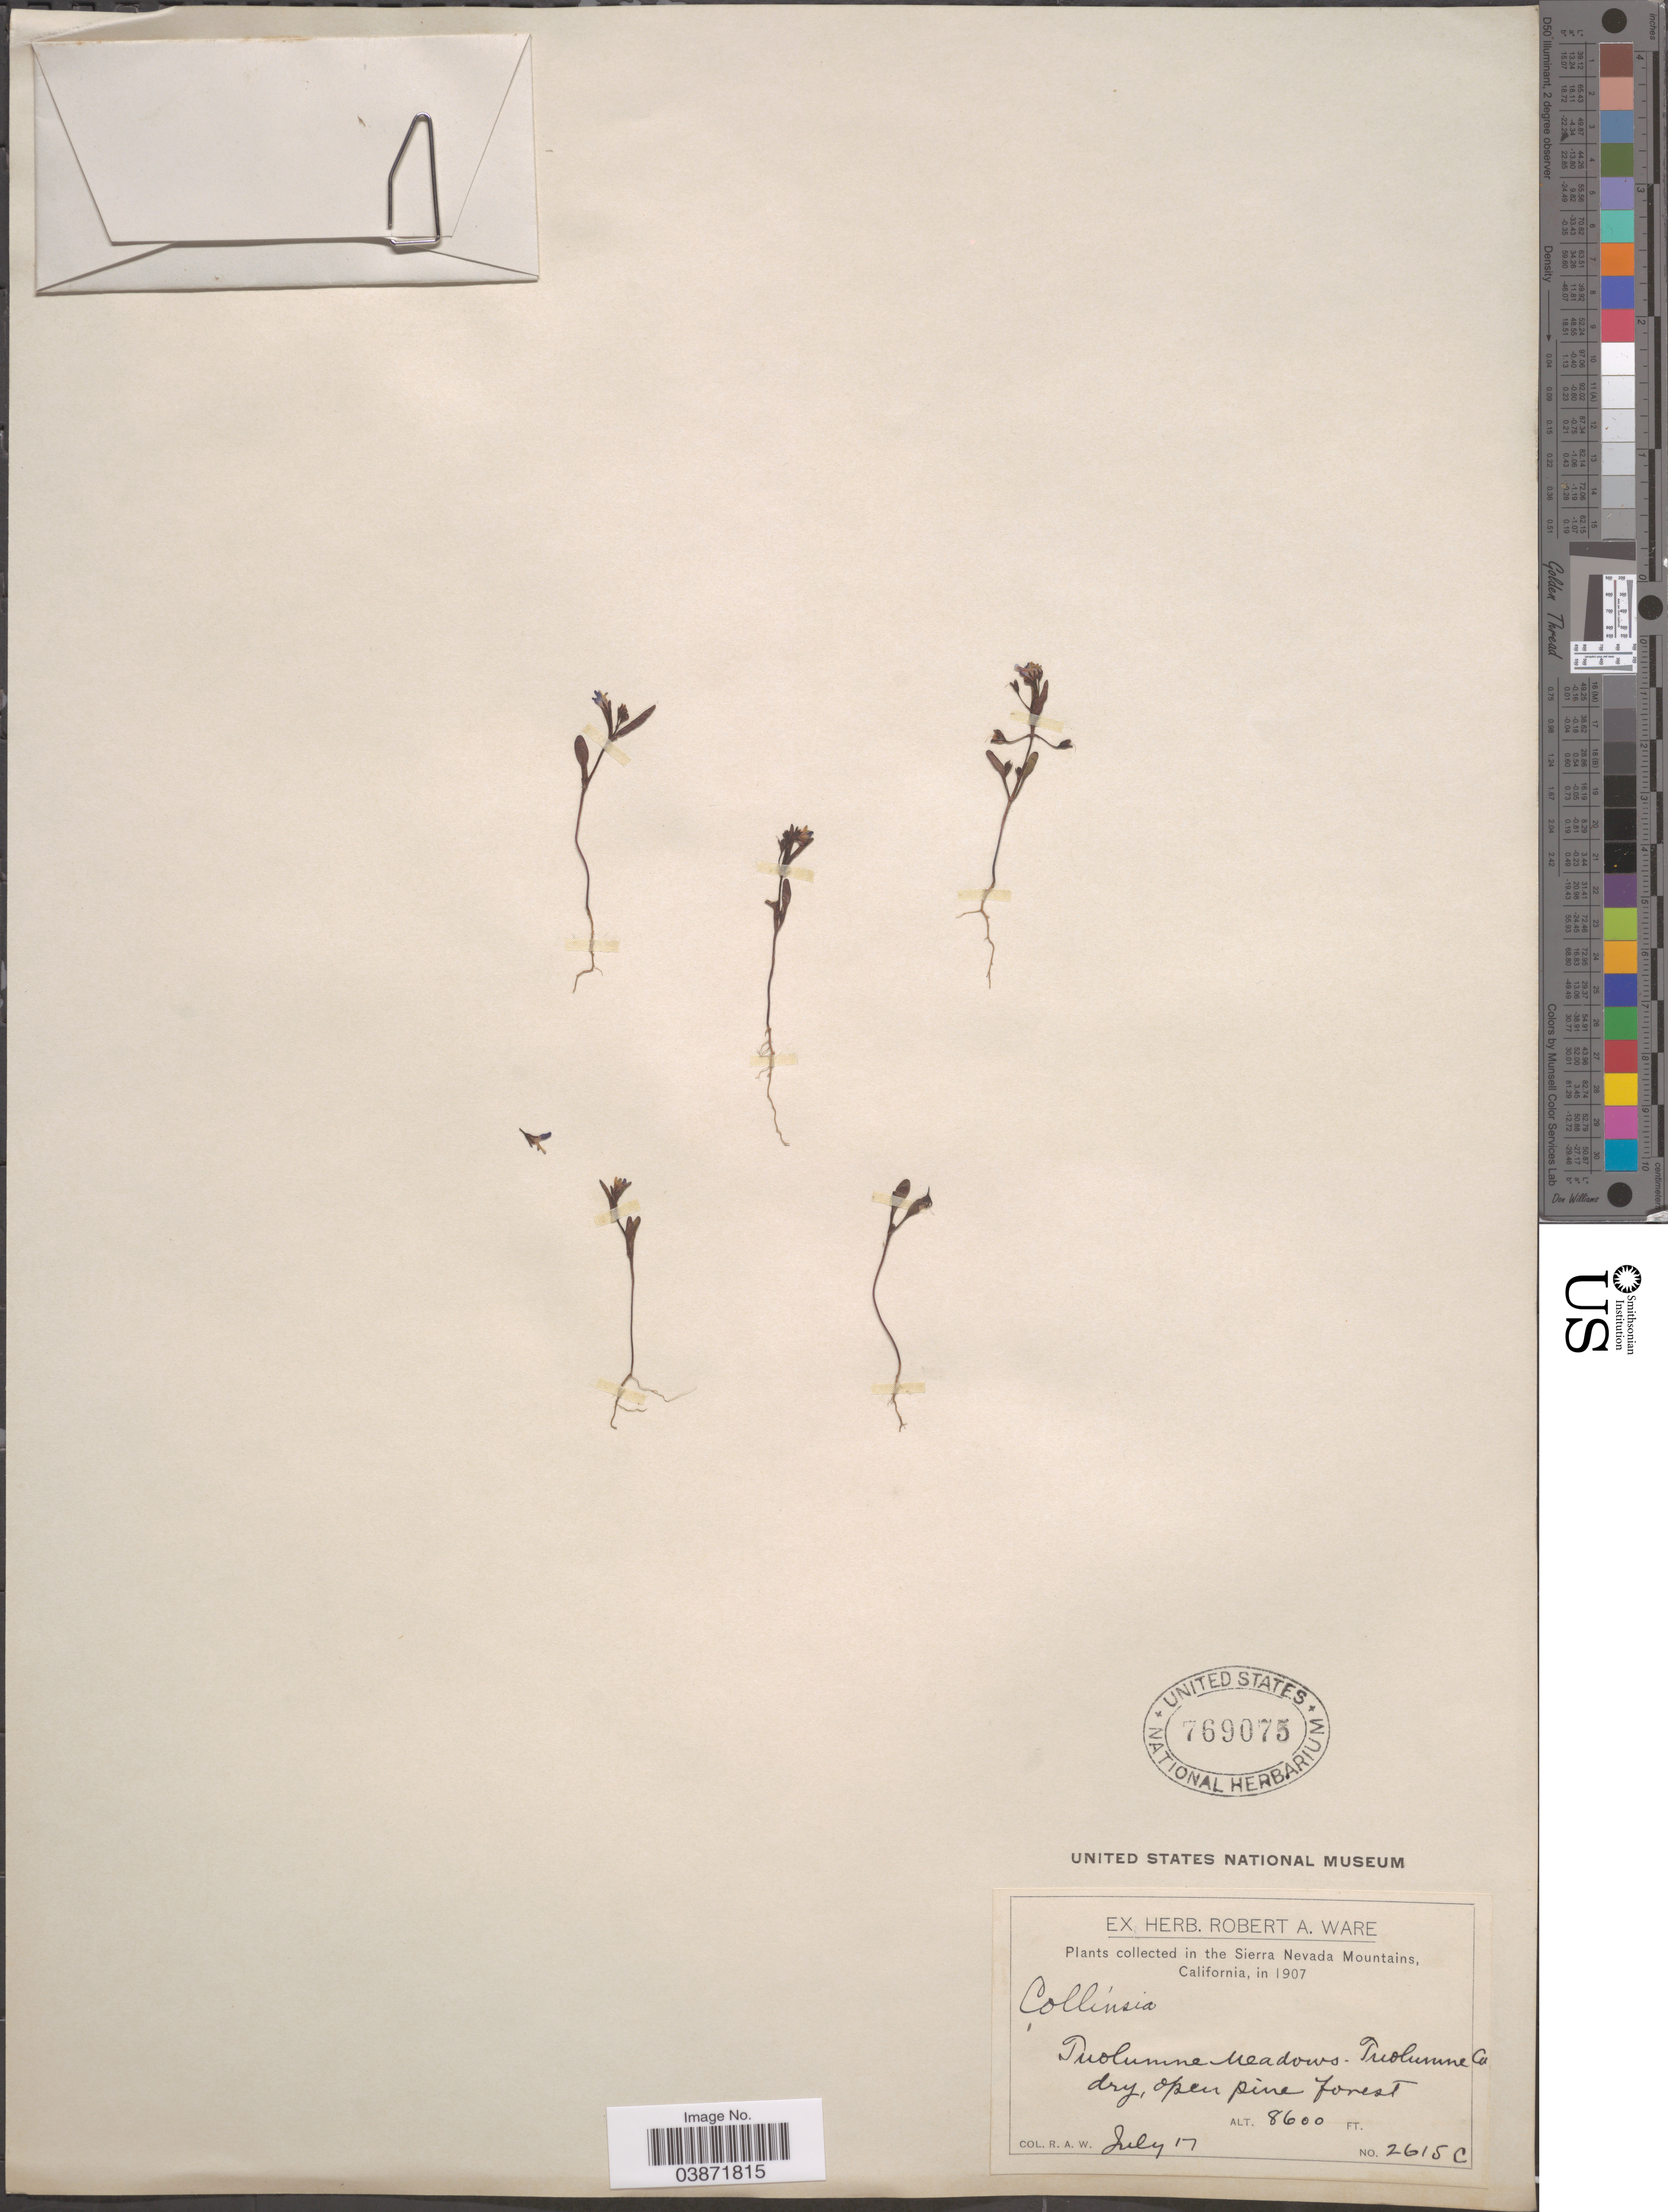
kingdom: Plantae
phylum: Tracheophyta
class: Magnoliopsida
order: Lamiales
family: Plantaginaceae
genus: Collinsia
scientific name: Collinsia sp.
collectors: R. Ware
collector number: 2615C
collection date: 1907-07-17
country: United States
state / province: California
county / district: Tuolumne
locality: In the Sierra Nevada Mountains. Tuolumne Meadows. Tuolumne Co.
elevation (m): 2621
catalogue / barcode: US 769075